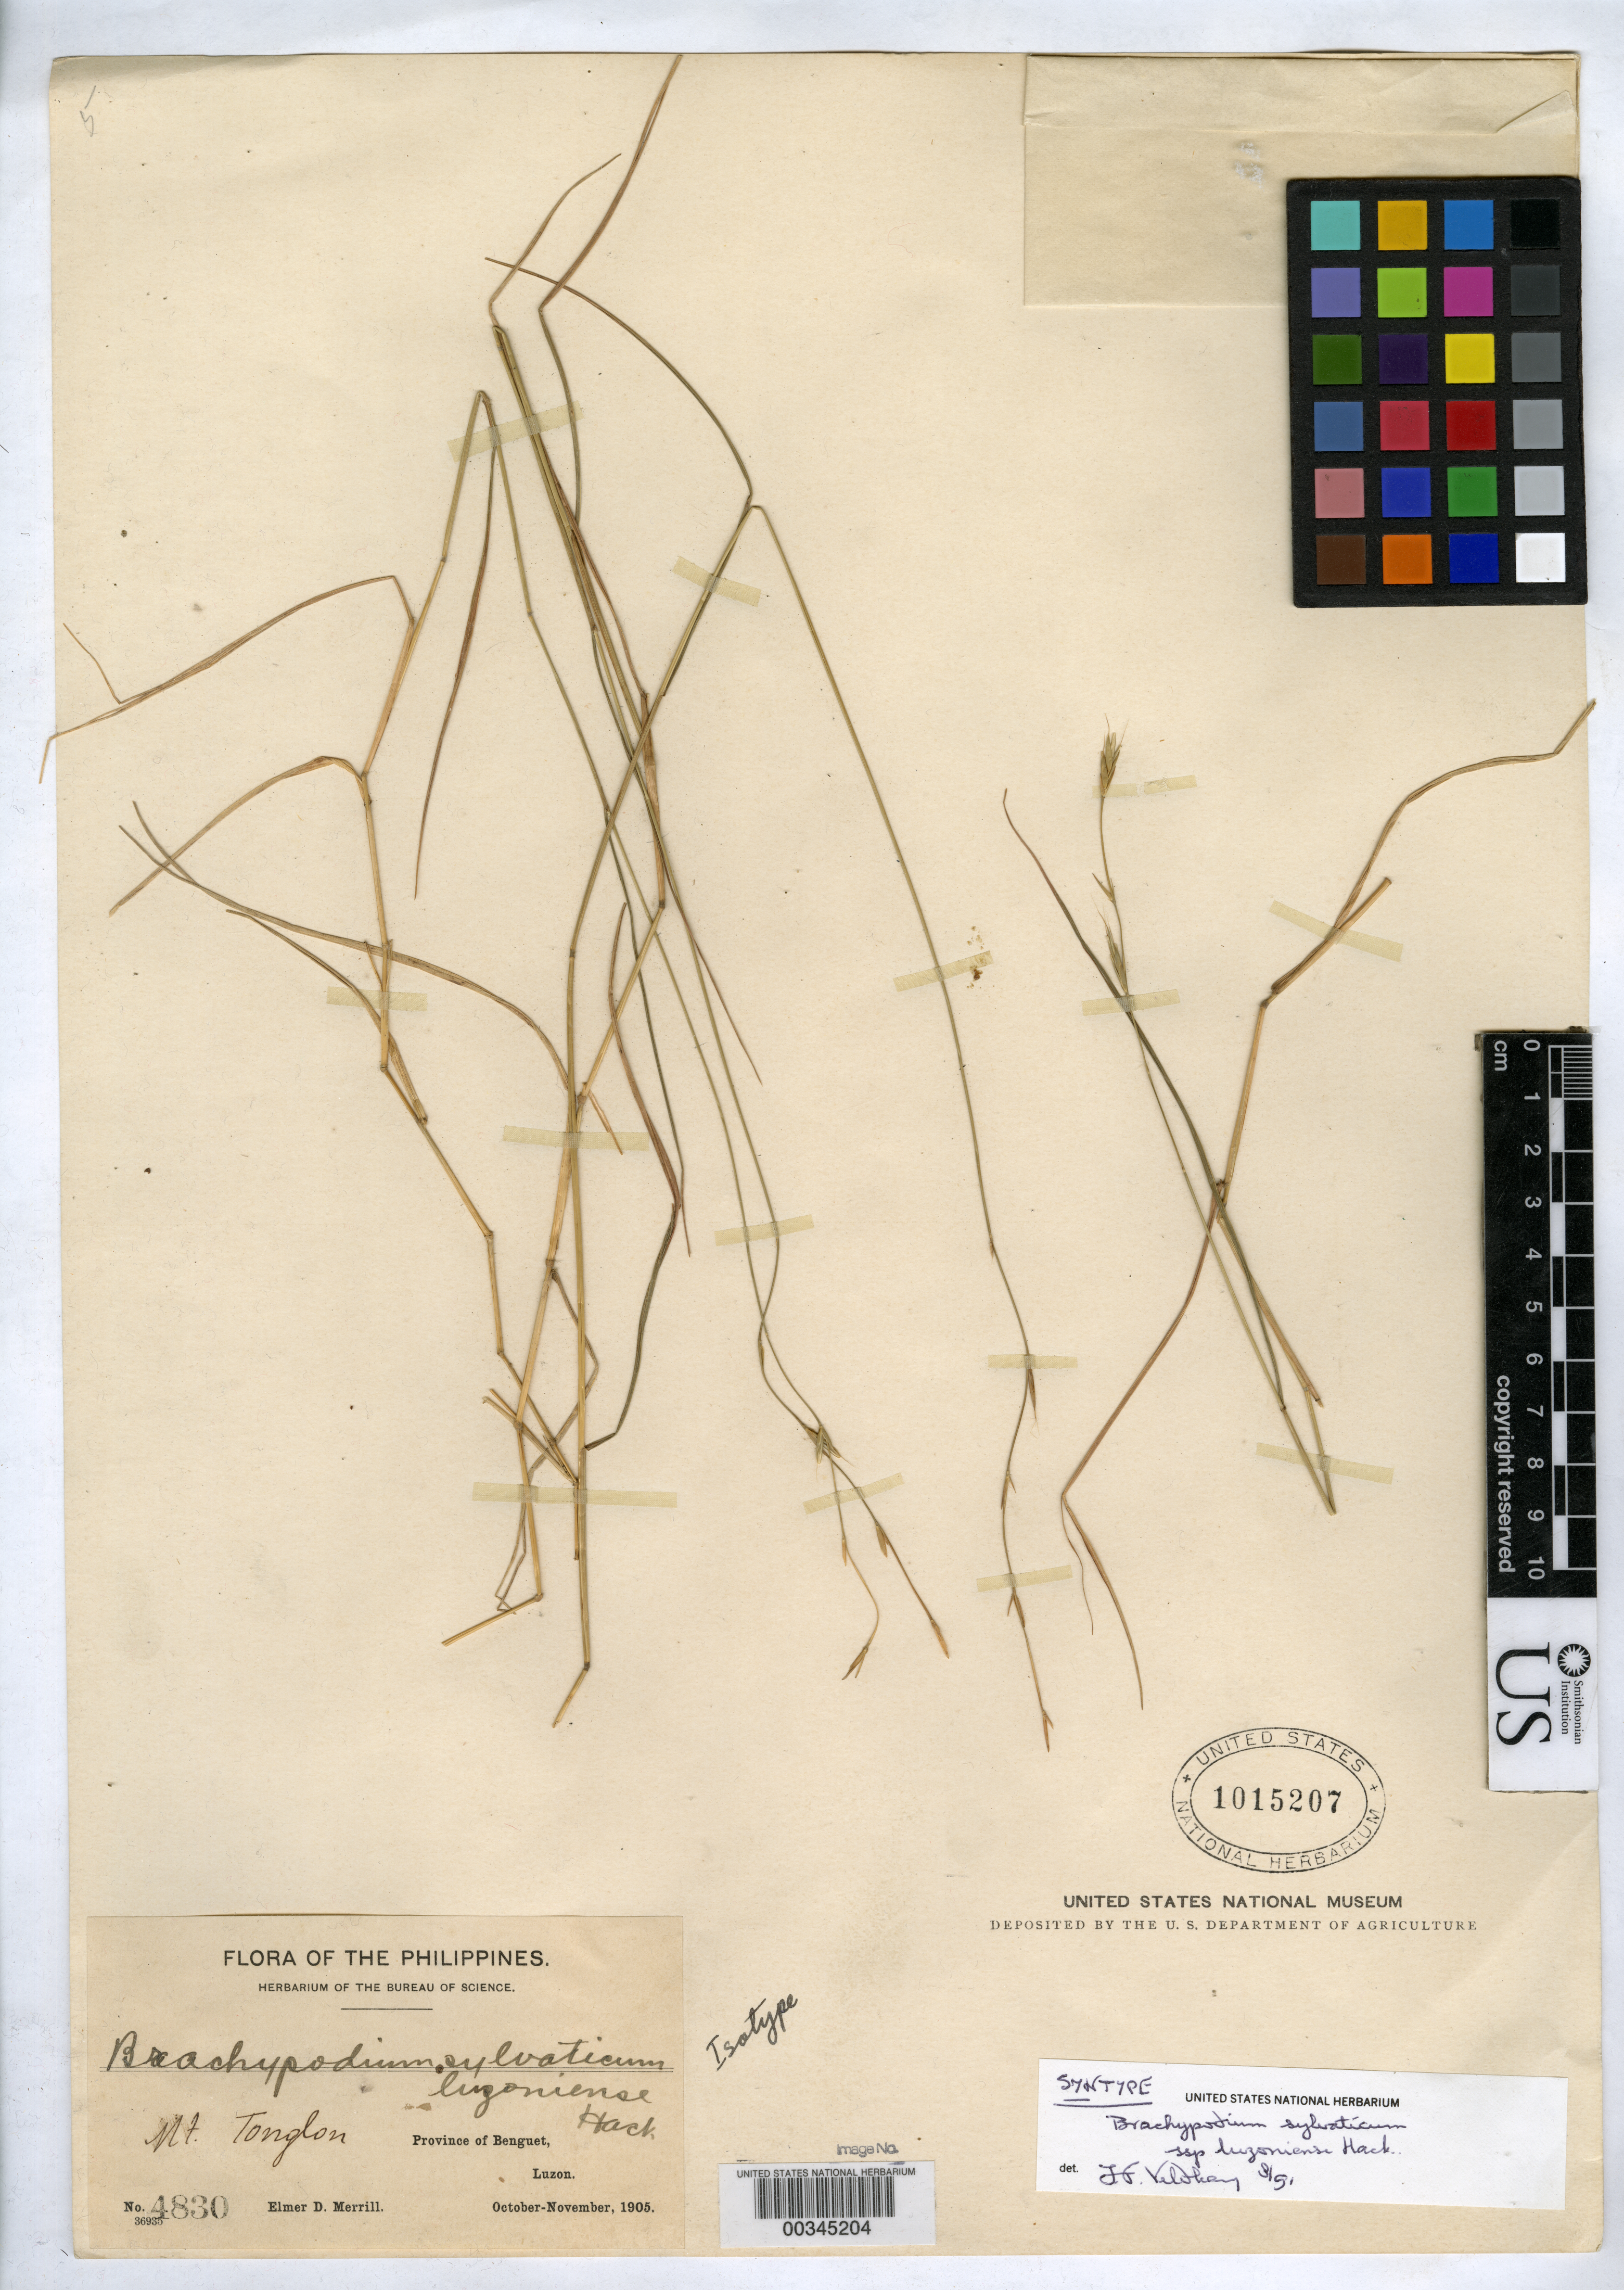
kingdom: Plantae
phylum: Tracheophyta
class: Liliopsida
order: Poales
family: Poaceae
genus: Brachypodium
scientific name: Brachypodium silvaticum subsp. luzoniense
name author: Hack.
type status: Syntype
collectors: E. D. Merrill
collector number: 4830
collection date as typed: Oct 1905 to -- Nov 1905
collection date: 1905-10/1905-11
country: Philippines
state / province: Cordillera (Administrative Region)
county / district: Benguet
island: Luzon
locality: Mt. Tonglon.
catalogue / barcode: US 1015207